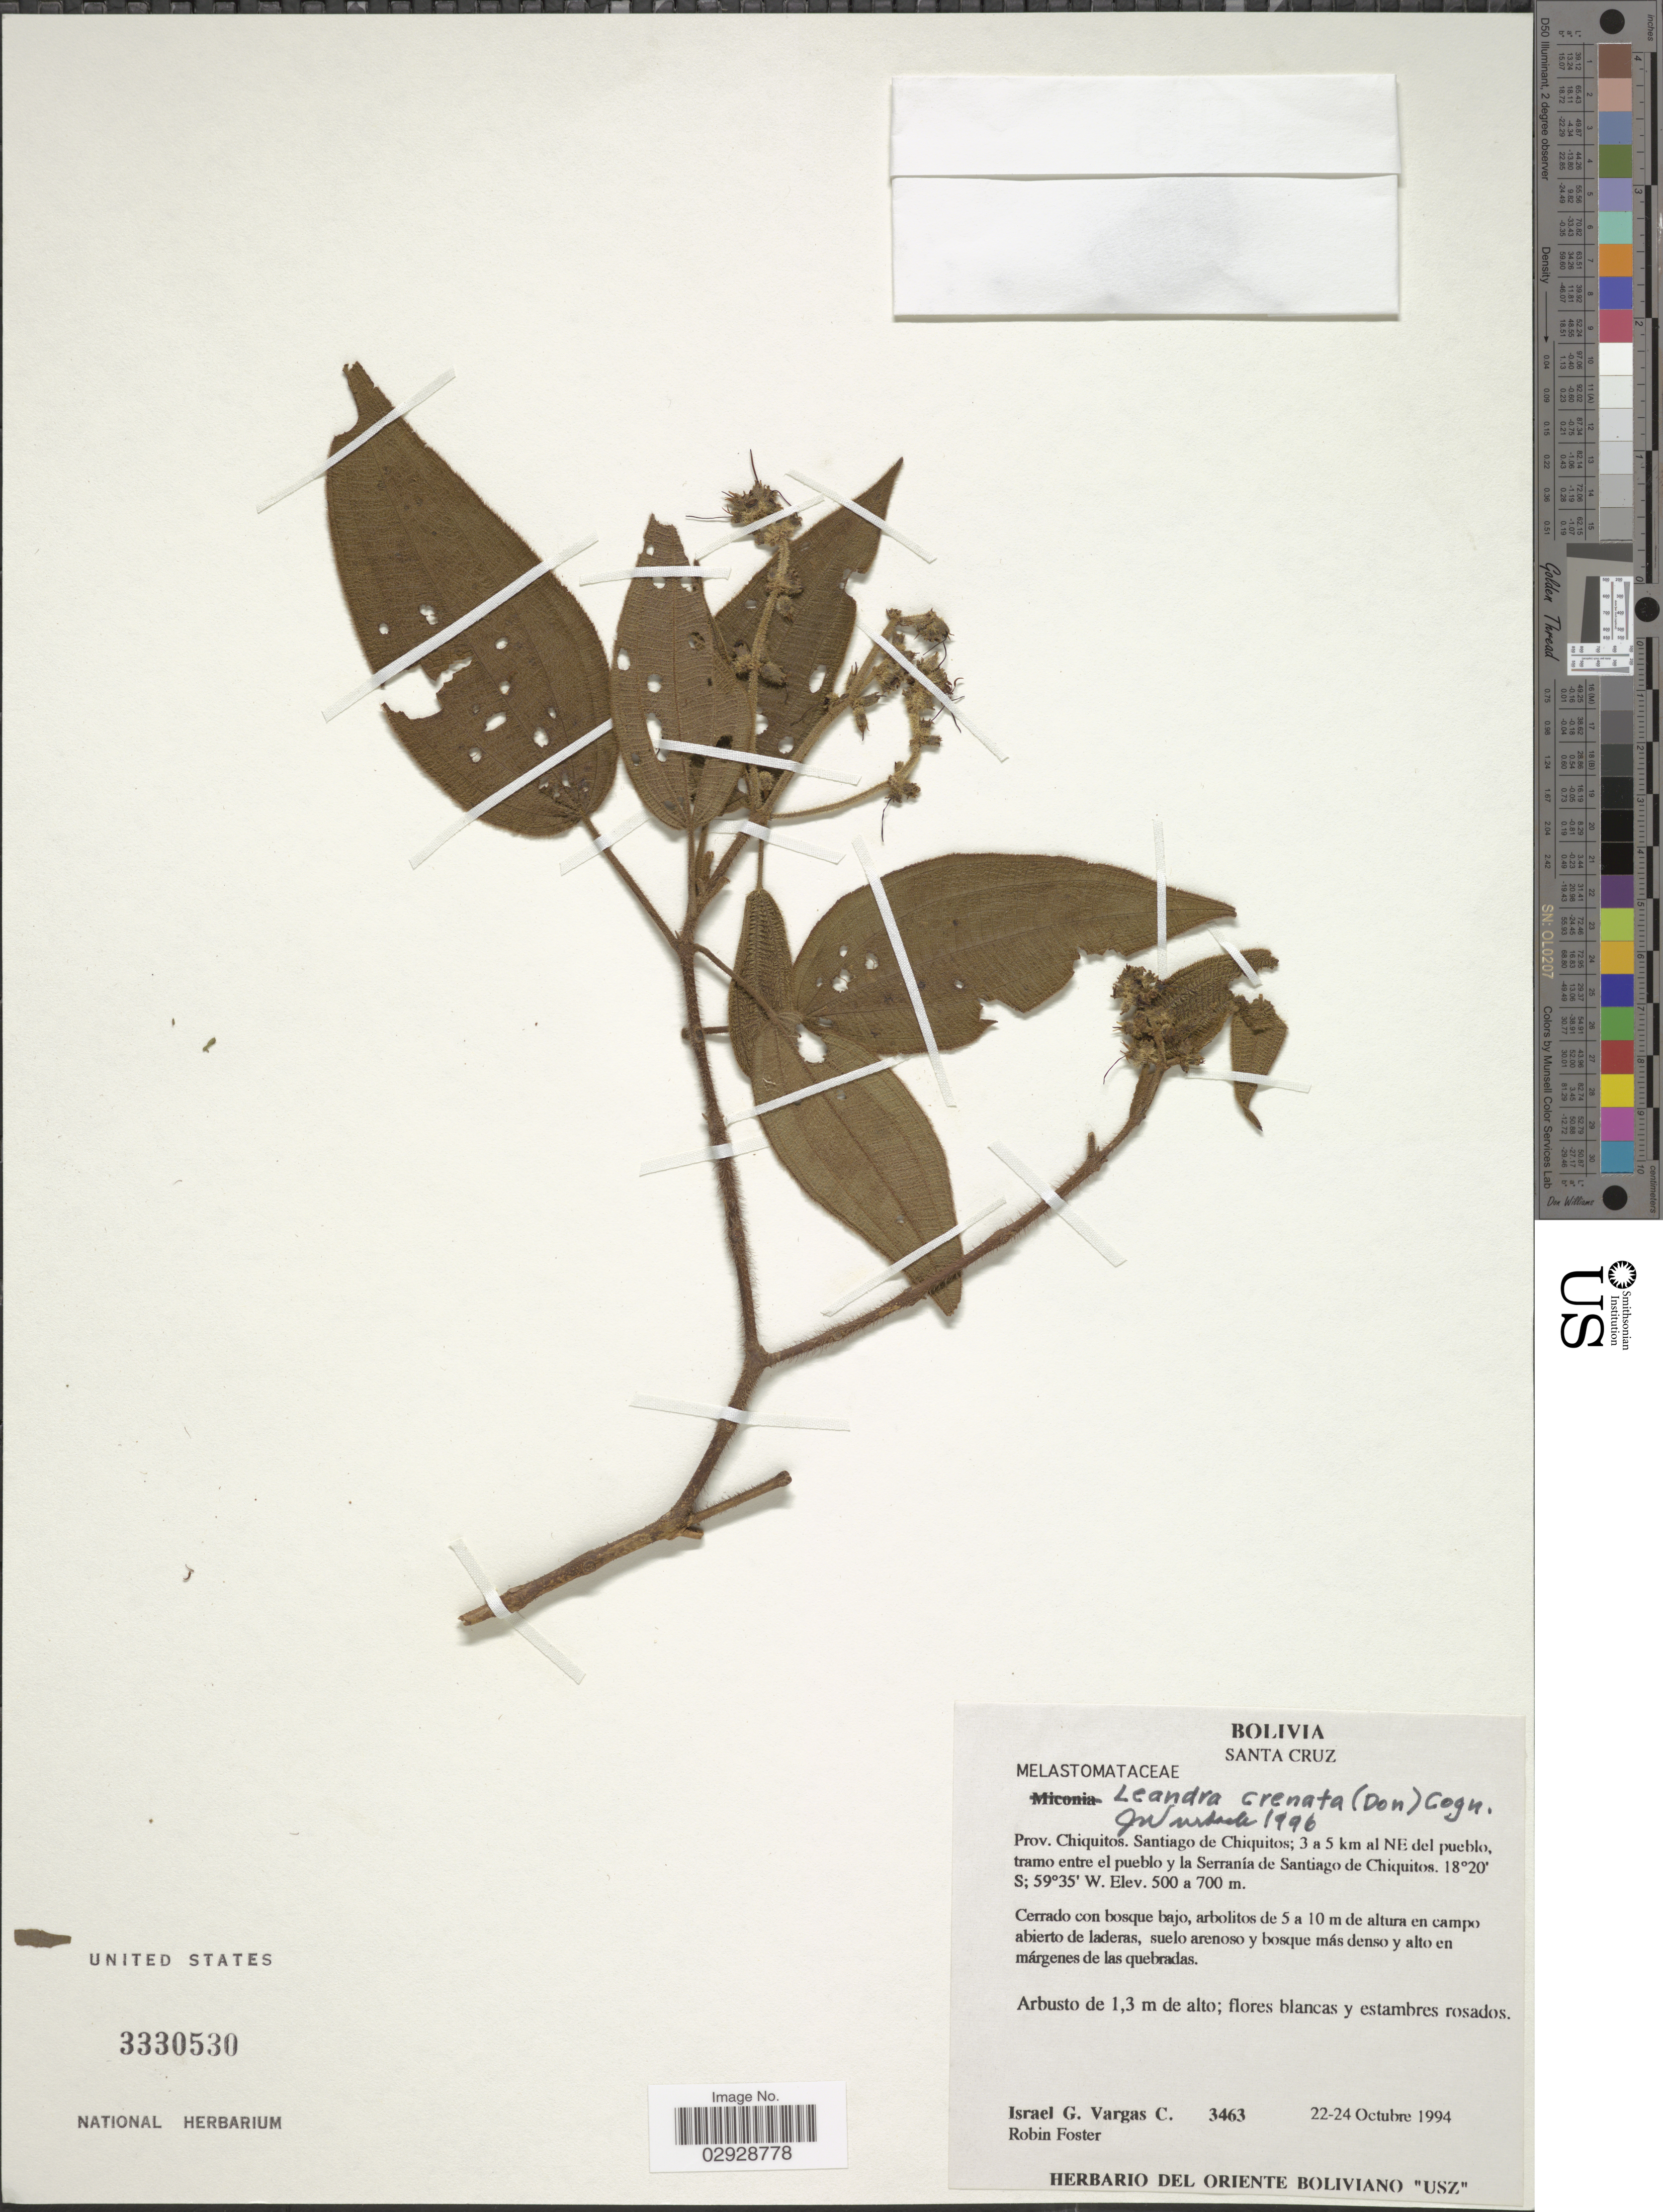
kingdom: Plantae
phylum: Tracheophyta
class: Magnoliopsida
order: Myrtales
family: Melastomataceae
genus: Leandra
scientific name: Leandra crenata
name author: (D. Don) Cogn.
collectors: I. G. Vargas C. & R. B. Foster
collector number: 3463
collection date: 1994-10-22/1994-10-24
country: Bolivia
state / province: Santa Cruz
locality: Prov. Chiquitos. Santiago de Chiquitos; 3 a 5 km al NE del pueblo, tramo entre el pueblo y la Serranía de Santiago de Chiquitos.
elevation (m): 500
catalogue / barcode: US 3330530